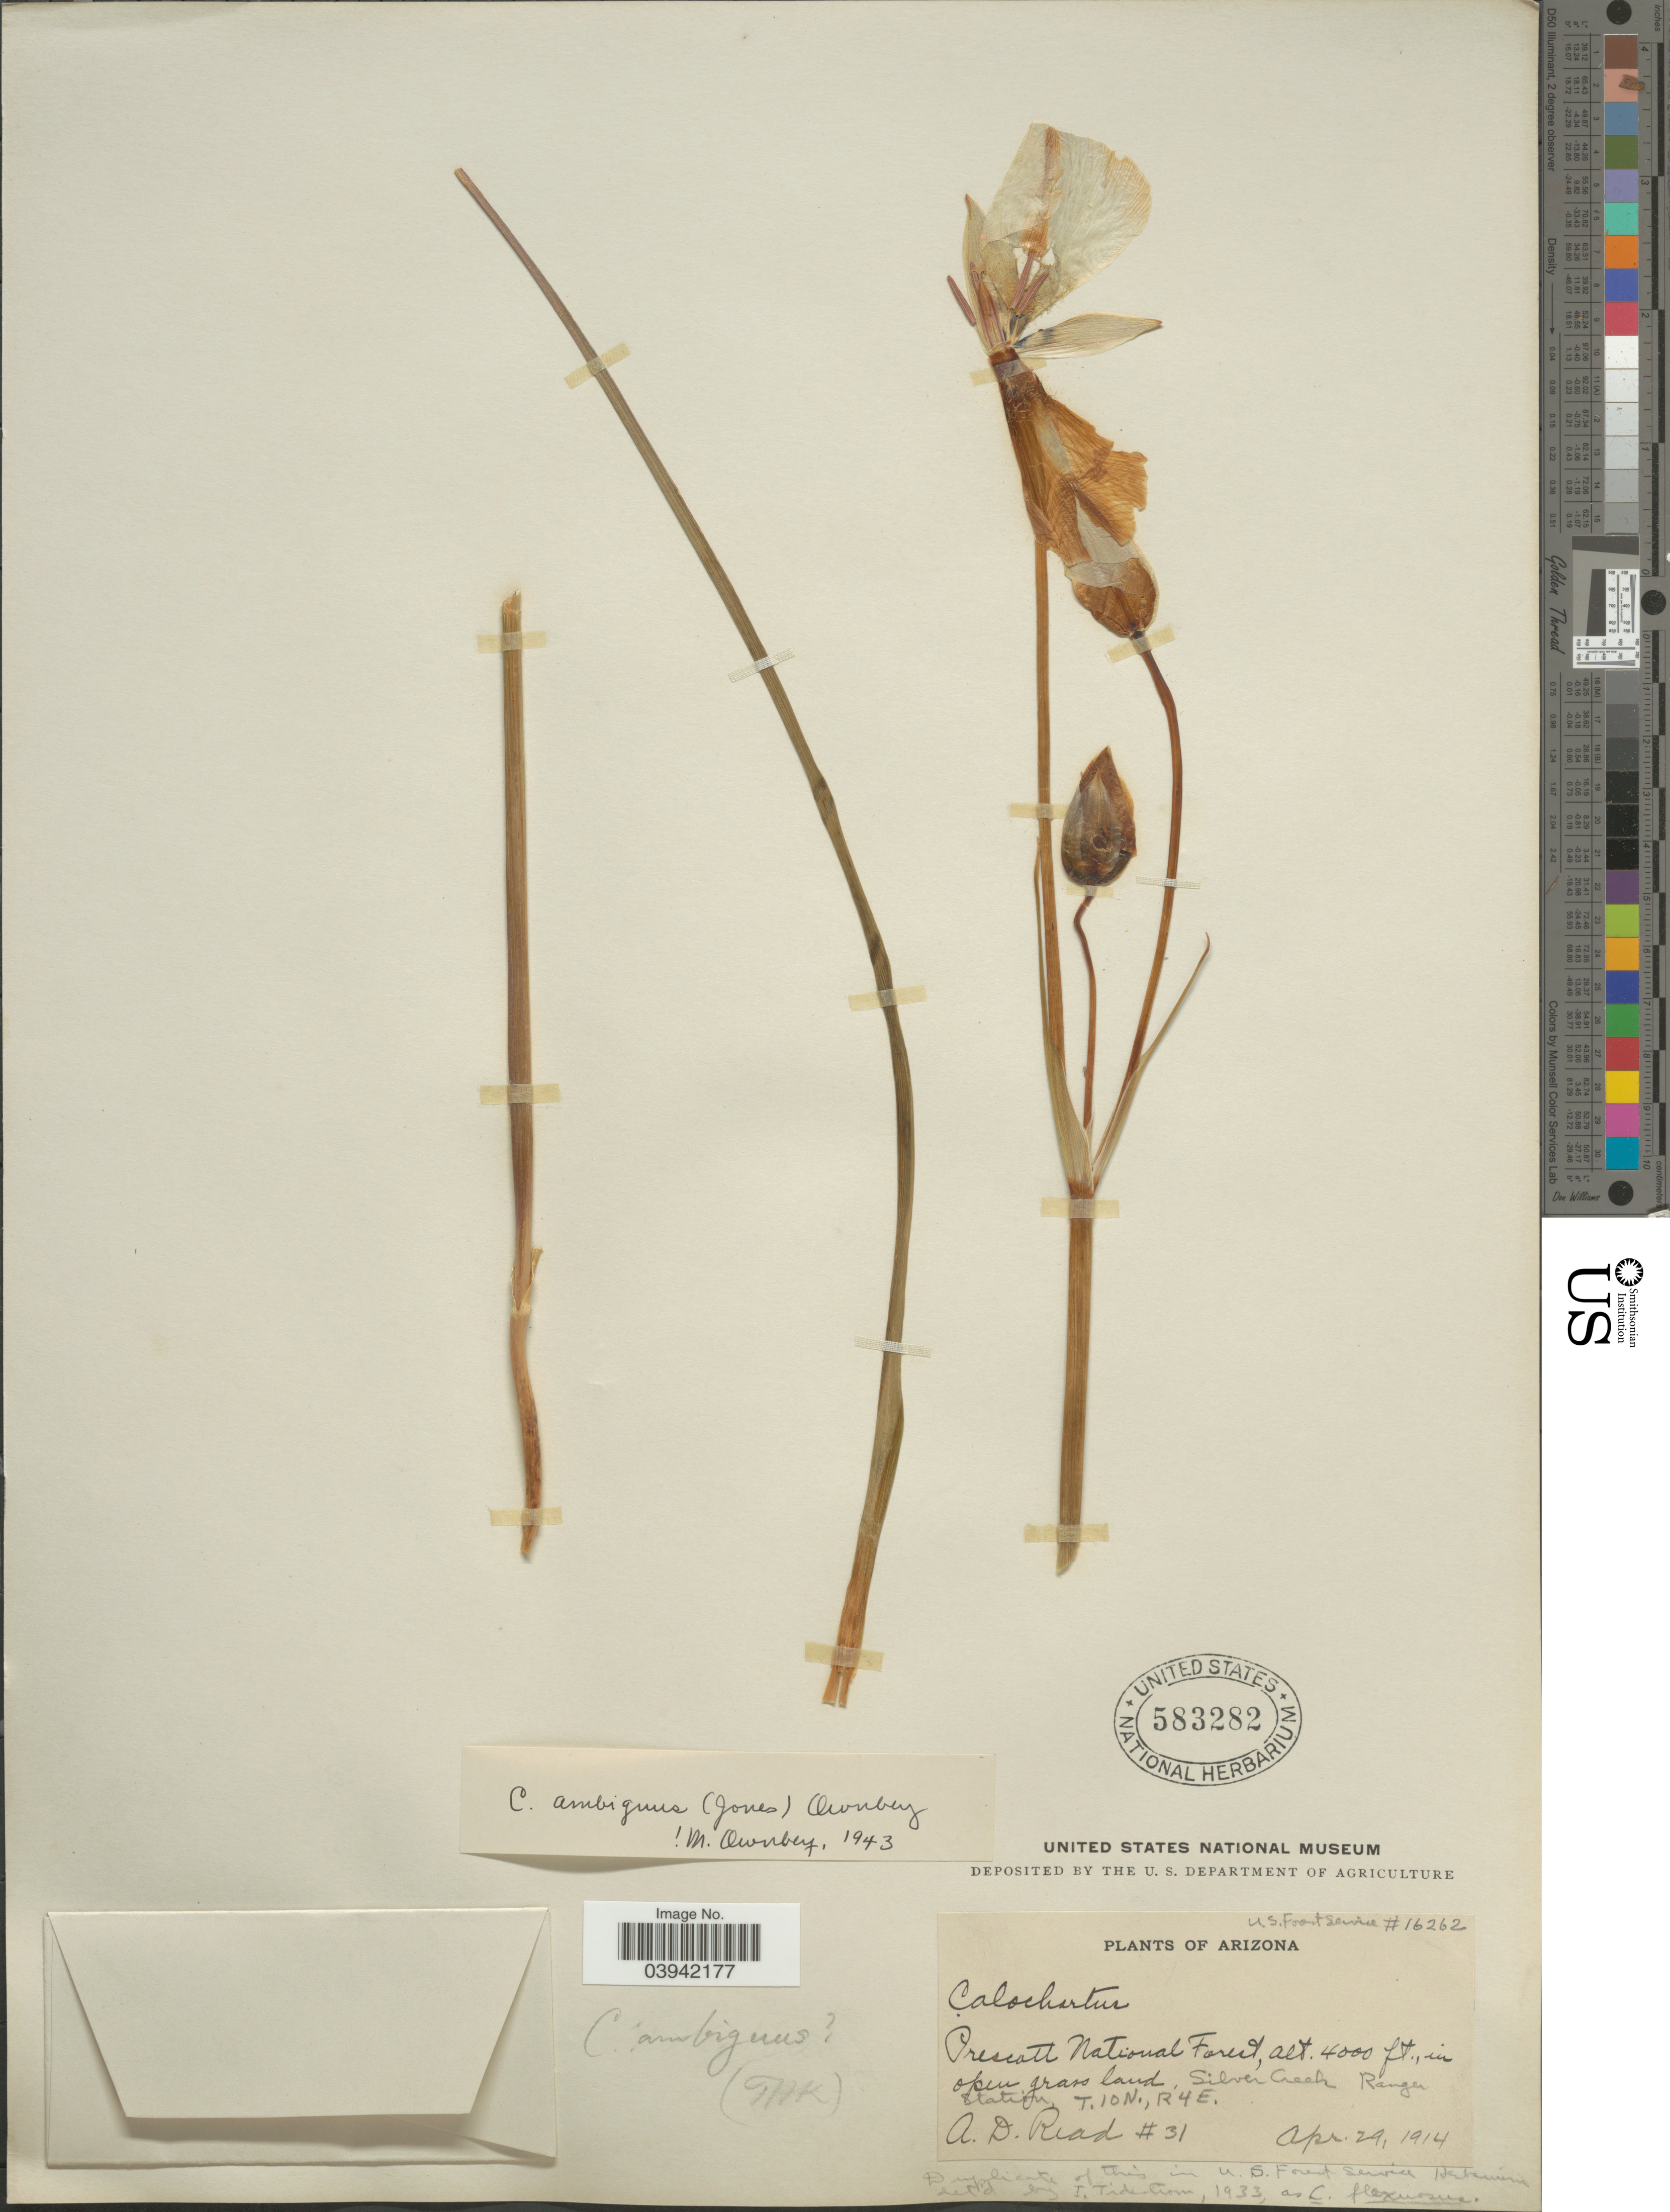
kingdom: Plantae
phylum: Tracheophyta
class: Liliopsida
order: Liliales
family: Liliaceae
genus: Calochortus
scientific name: Calochortus ambiguus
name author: (M.E. Jones) Ownbey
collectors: A. D. Read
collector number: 31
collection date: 1914-04-29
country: United States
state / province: Arizona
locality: Prescott National Forest. Silver Creek Ranger Station, T. 10N., R4E.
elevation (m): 1219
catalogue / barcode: US 583282